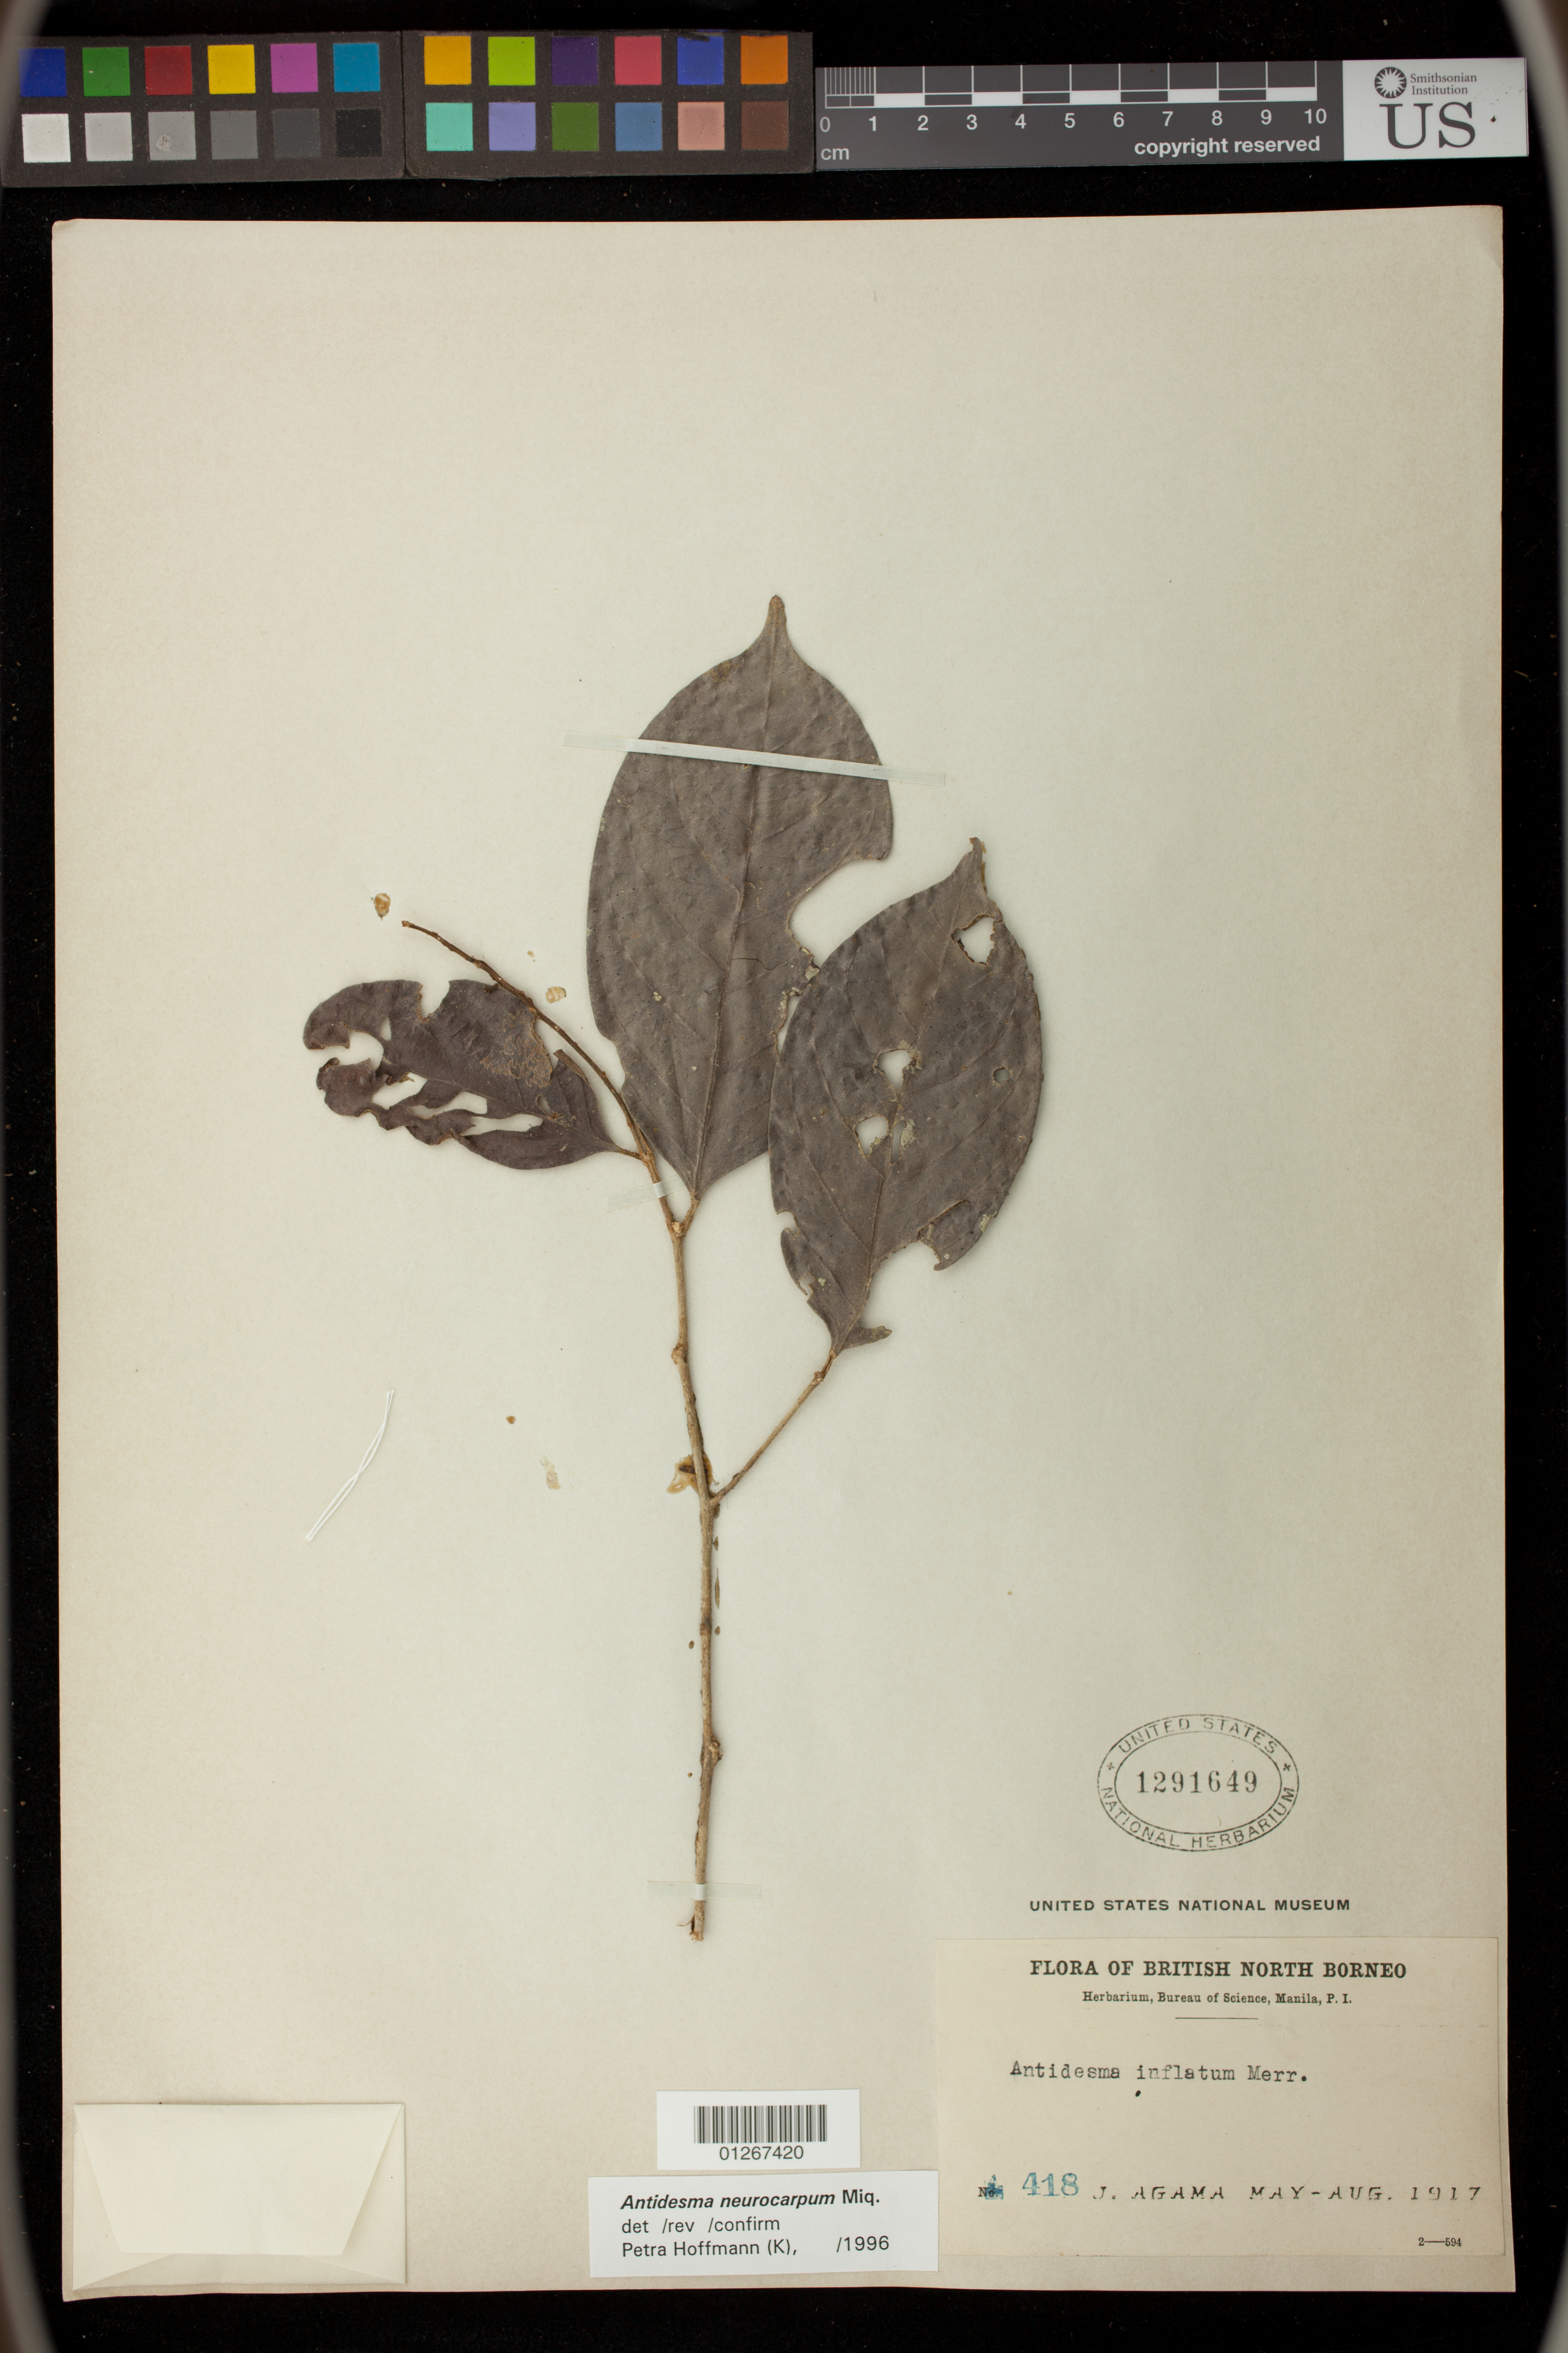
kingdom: Plantae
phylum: Tracheophyta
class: Magnoliopsida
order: Malpighiales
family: Phyllanthaceae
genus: Antidesma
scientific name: Antidesma neurocarpum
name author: Miq.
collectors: J. Agama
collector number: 418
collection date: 1917-05/1917-08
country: Malaysia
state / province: Sabah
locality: British North Borneo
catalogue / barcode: US 1291649